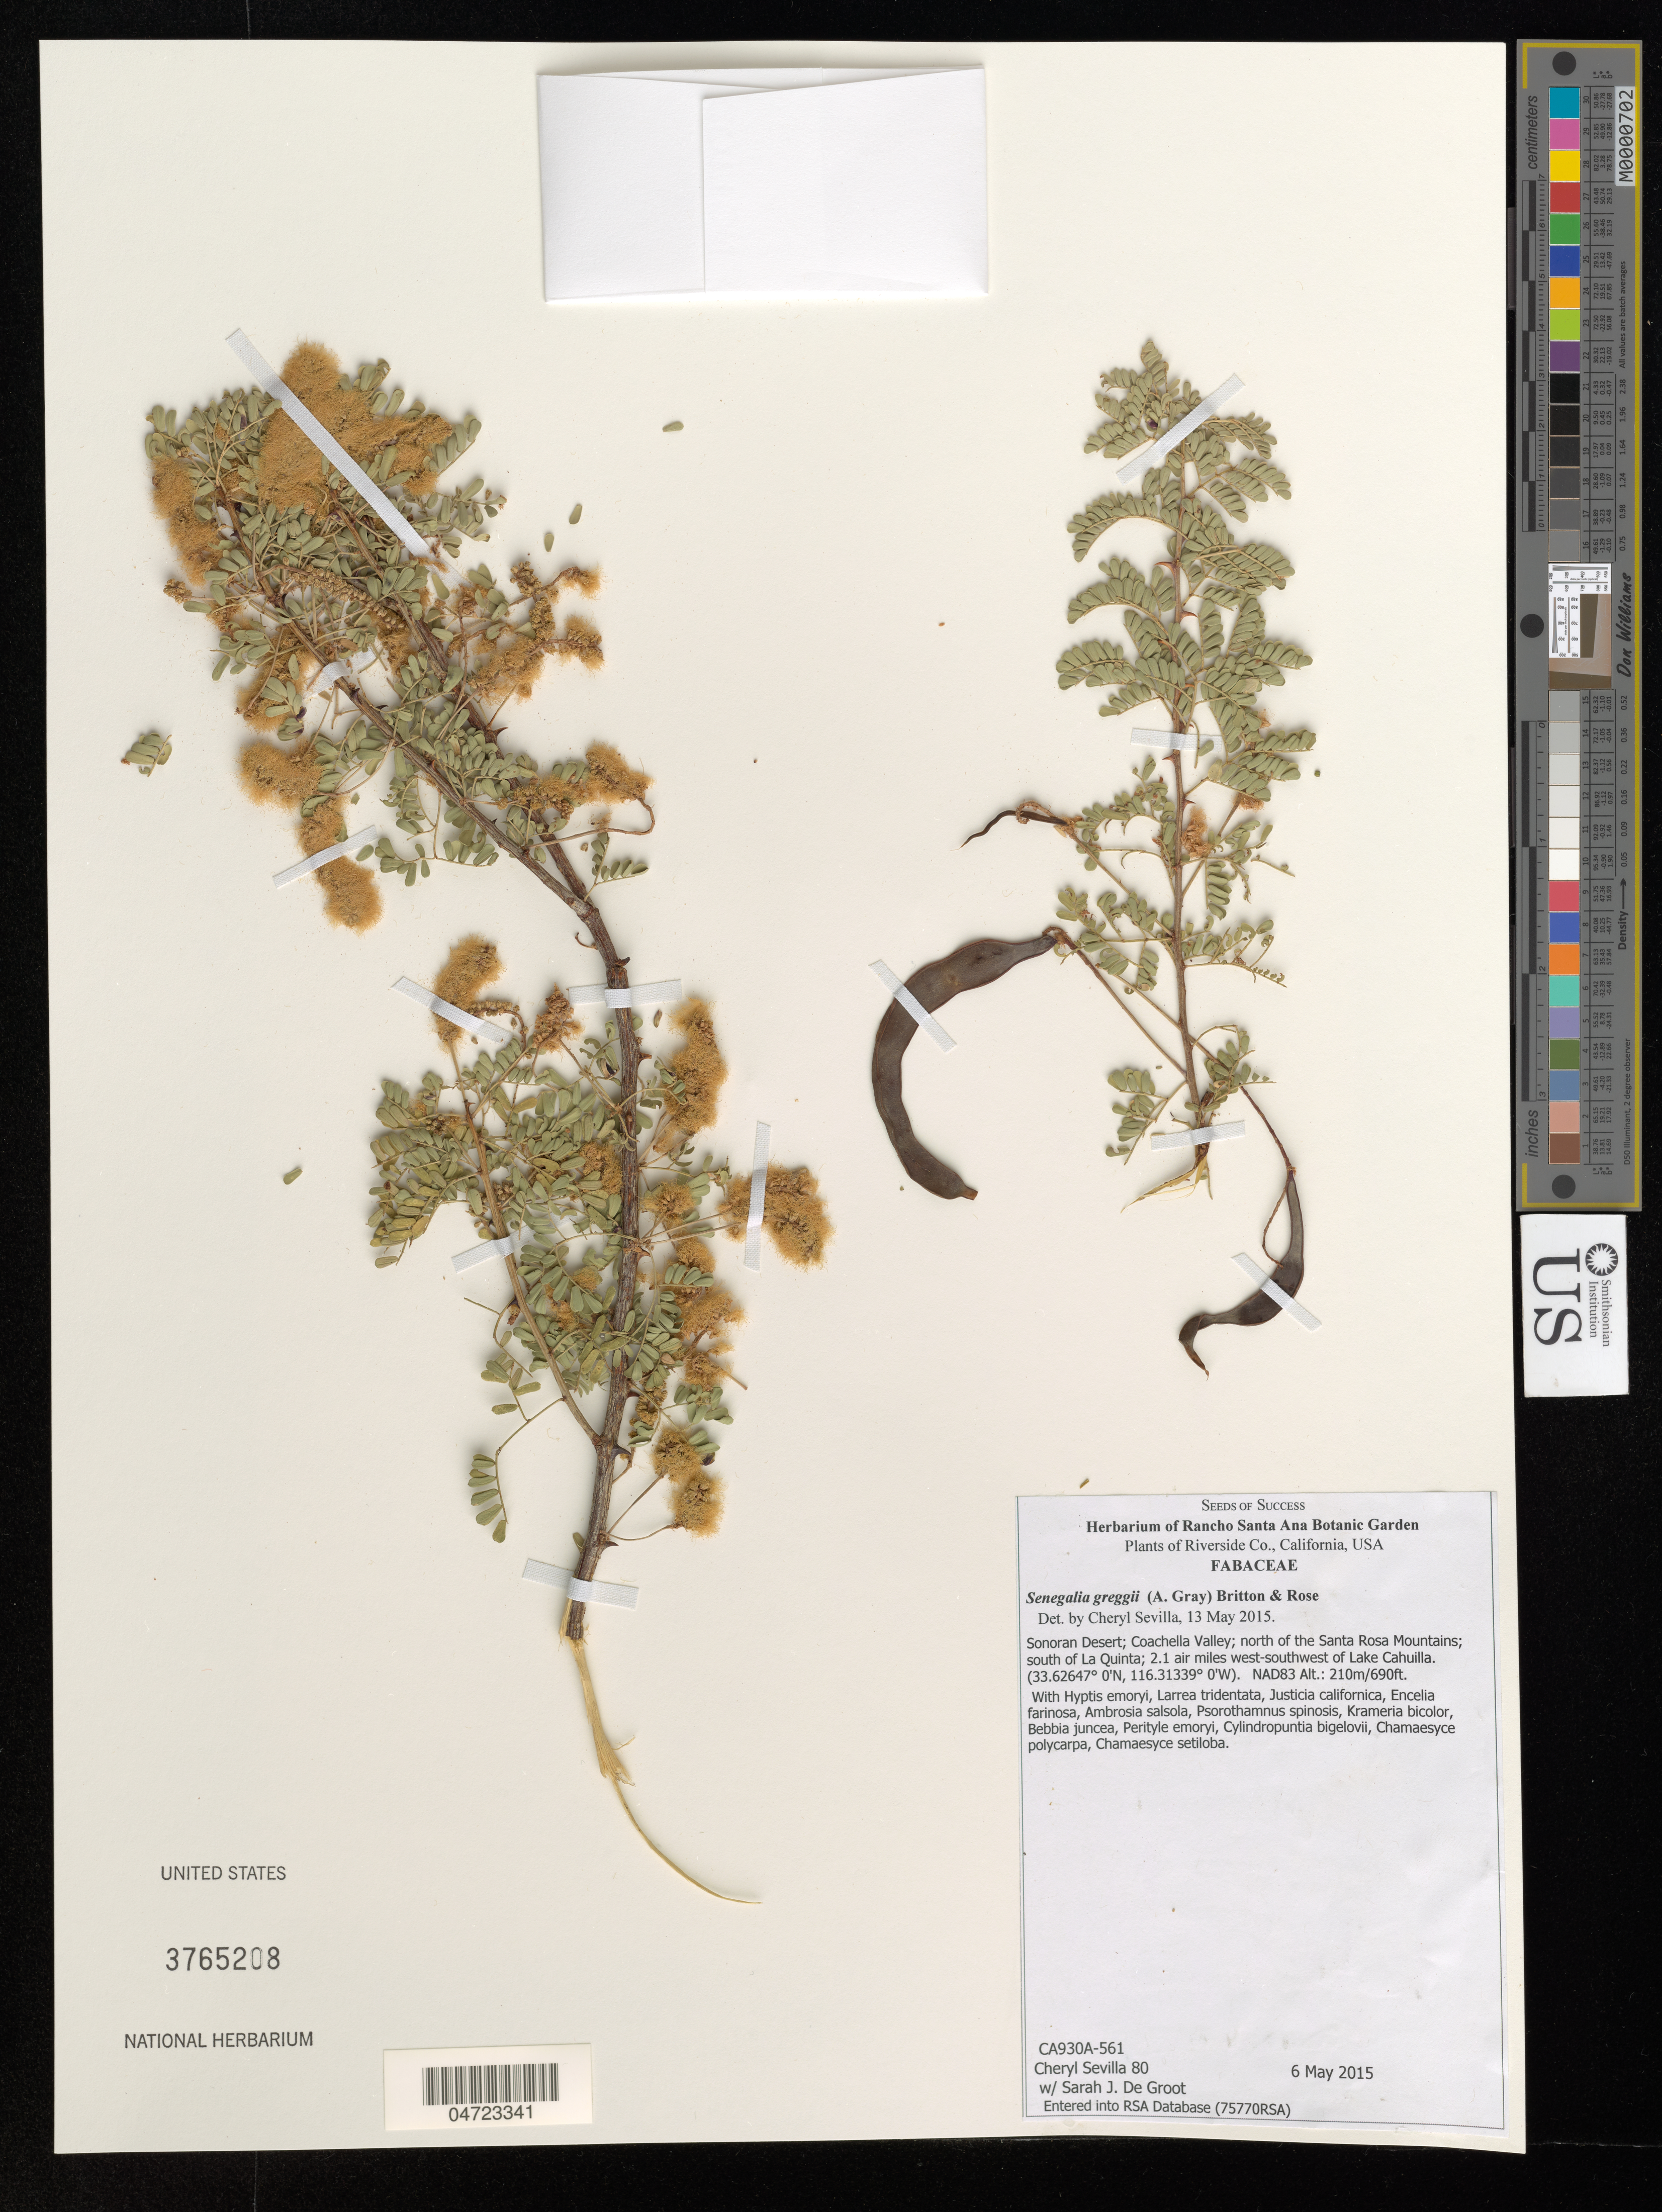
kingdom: Plantae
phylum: Tracheophyta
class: Magnoliopsida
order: Fabales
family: Fabaceae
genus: Senegalia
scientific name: Senegalia greggii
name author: (A. Gray) Britton & Rose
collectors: C. Sevilla & S. De Groot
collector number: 80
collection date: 2015-05-06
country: United States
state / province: California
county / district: Riverside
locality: Riverside Co. Sonoran Desert; Coachella Valley; north of the Santa Rosa Mountains; south of La Quinta; 2.1 air miles west-southwest of Lake Cahuila.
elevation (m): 210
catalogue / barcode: US 3765208